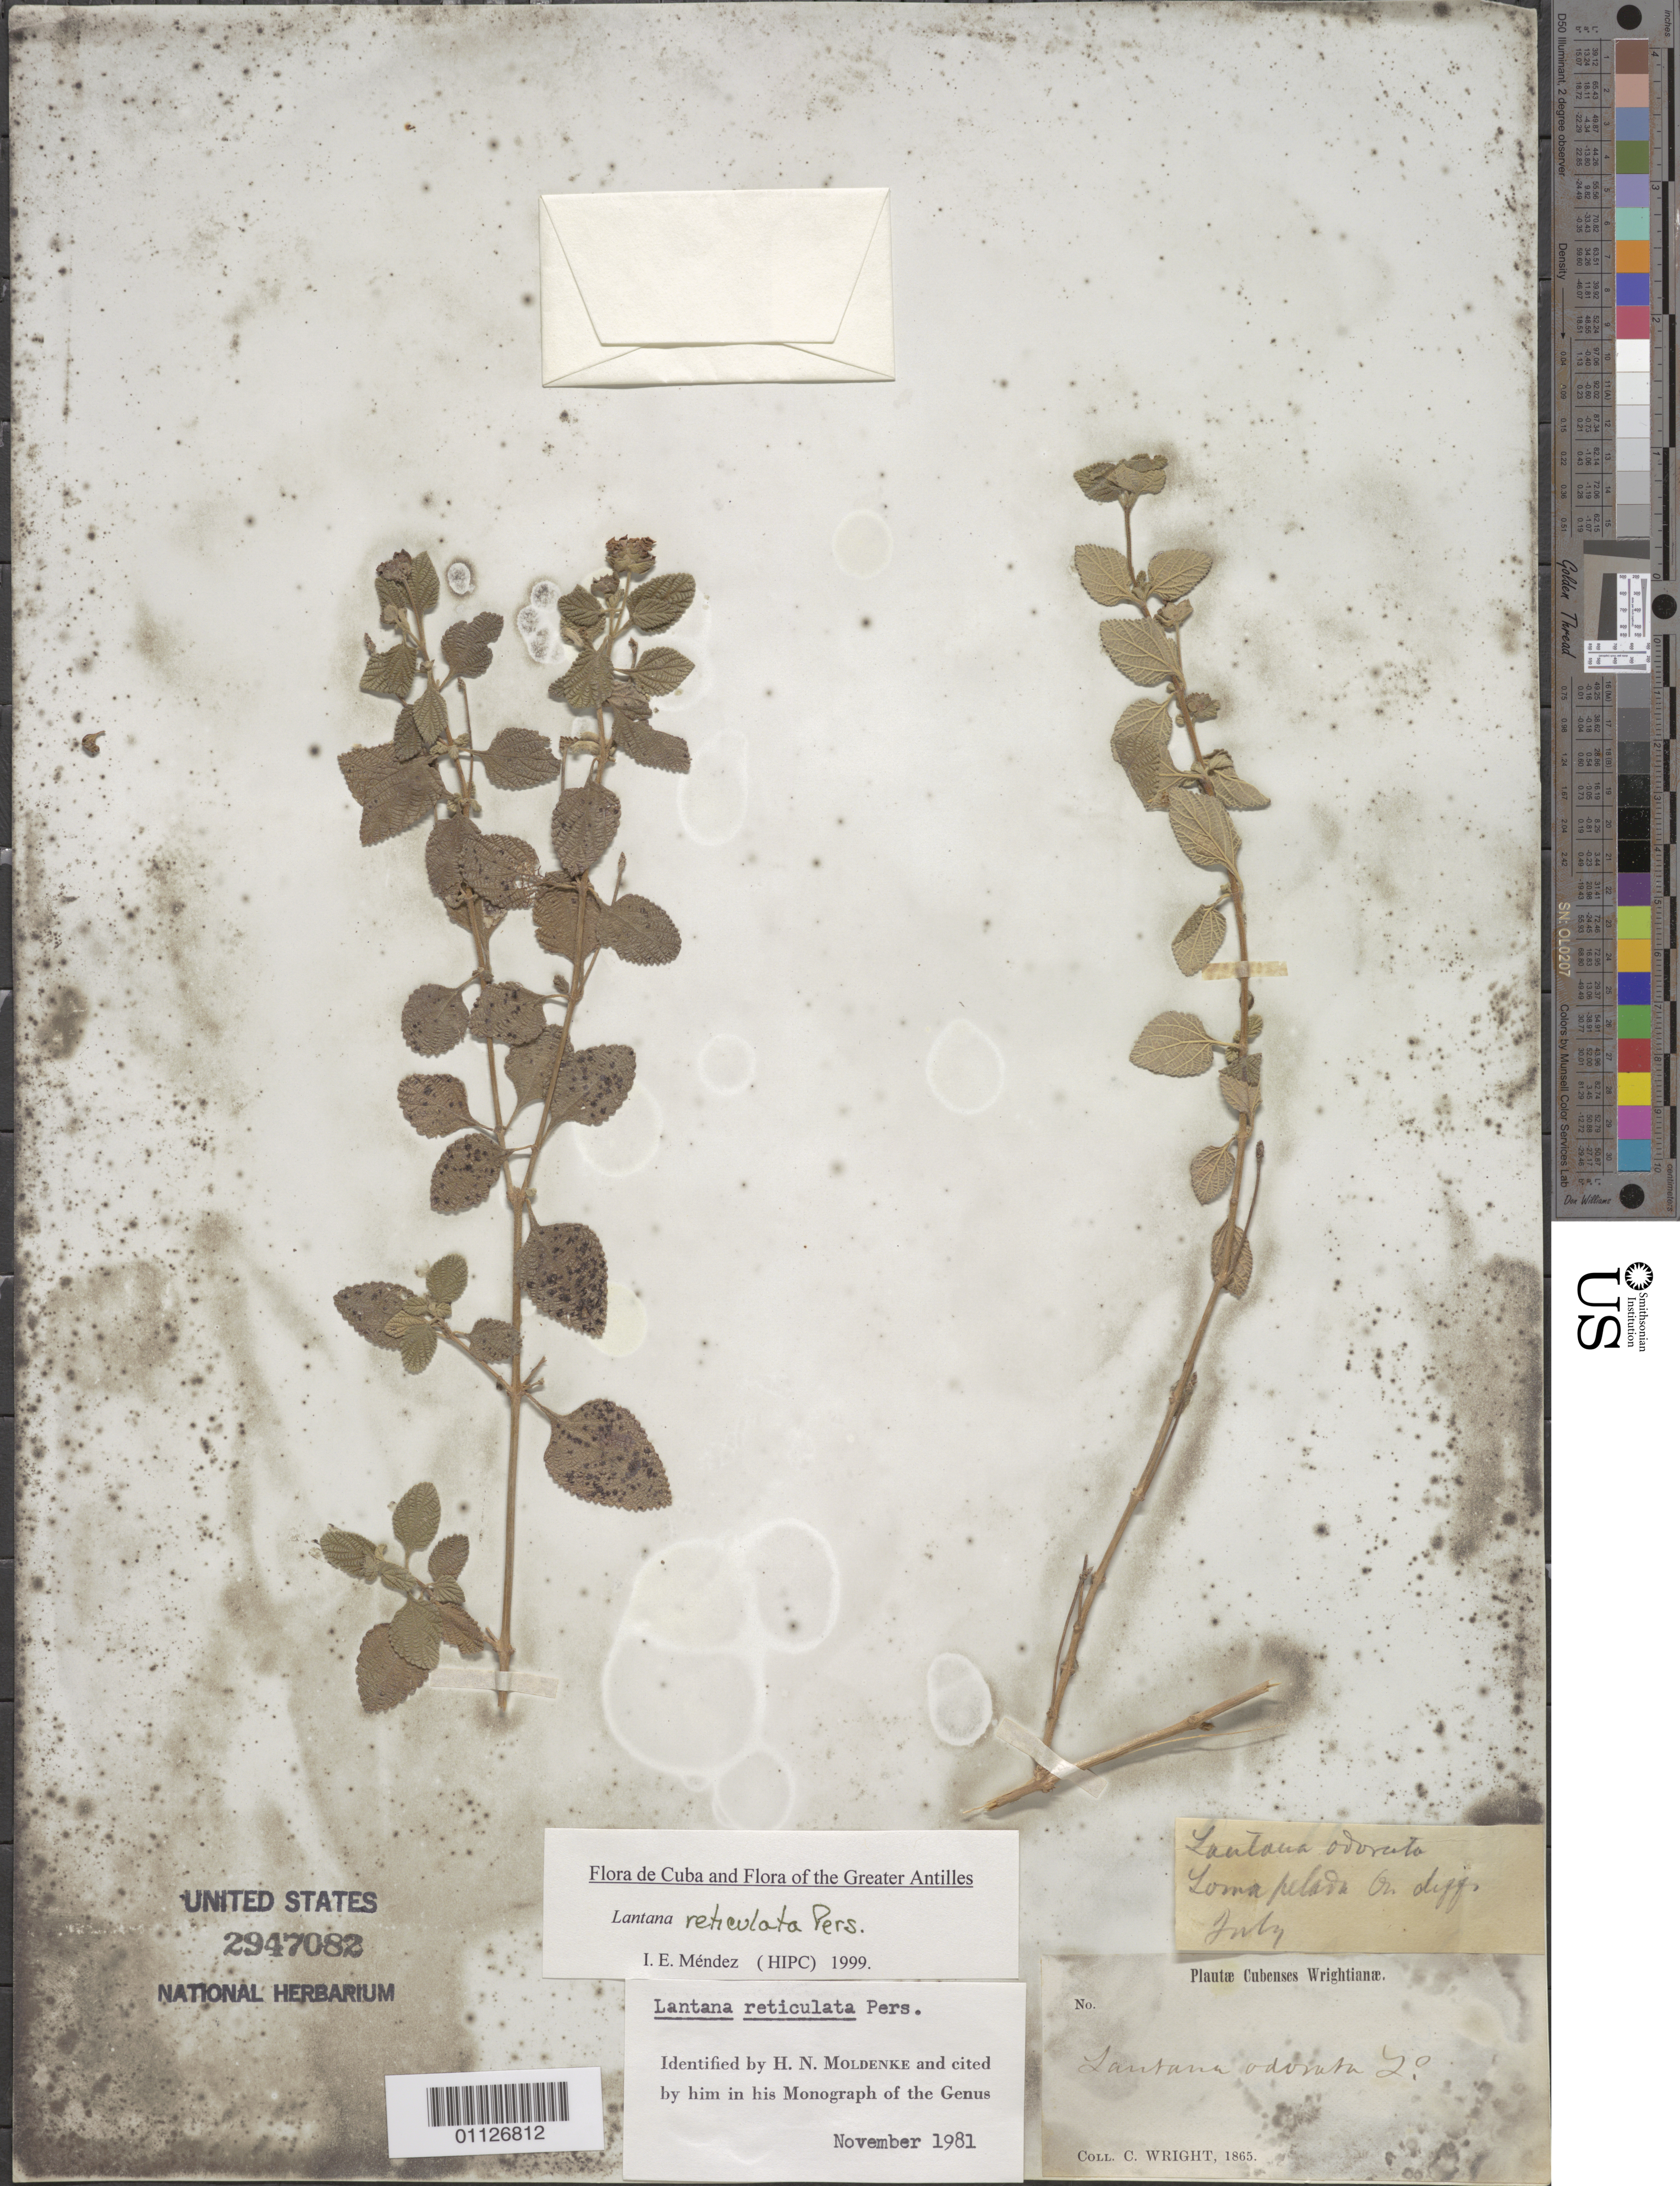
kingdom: Plantae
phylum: Tracheophyta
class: Magnoliopsida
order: Lamiales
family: Verbenaceae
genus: Lantana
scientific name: Lantana reticulata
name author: Pers.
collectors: C. Wright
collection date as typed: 01 Jul 1865 to 31 Jul 1865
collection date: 1865-07-01/1865-07-31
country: Cuba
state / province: Villa Clara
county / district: Santa Clara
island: Cuba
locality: Loma Pelada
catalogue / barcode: US 2947082